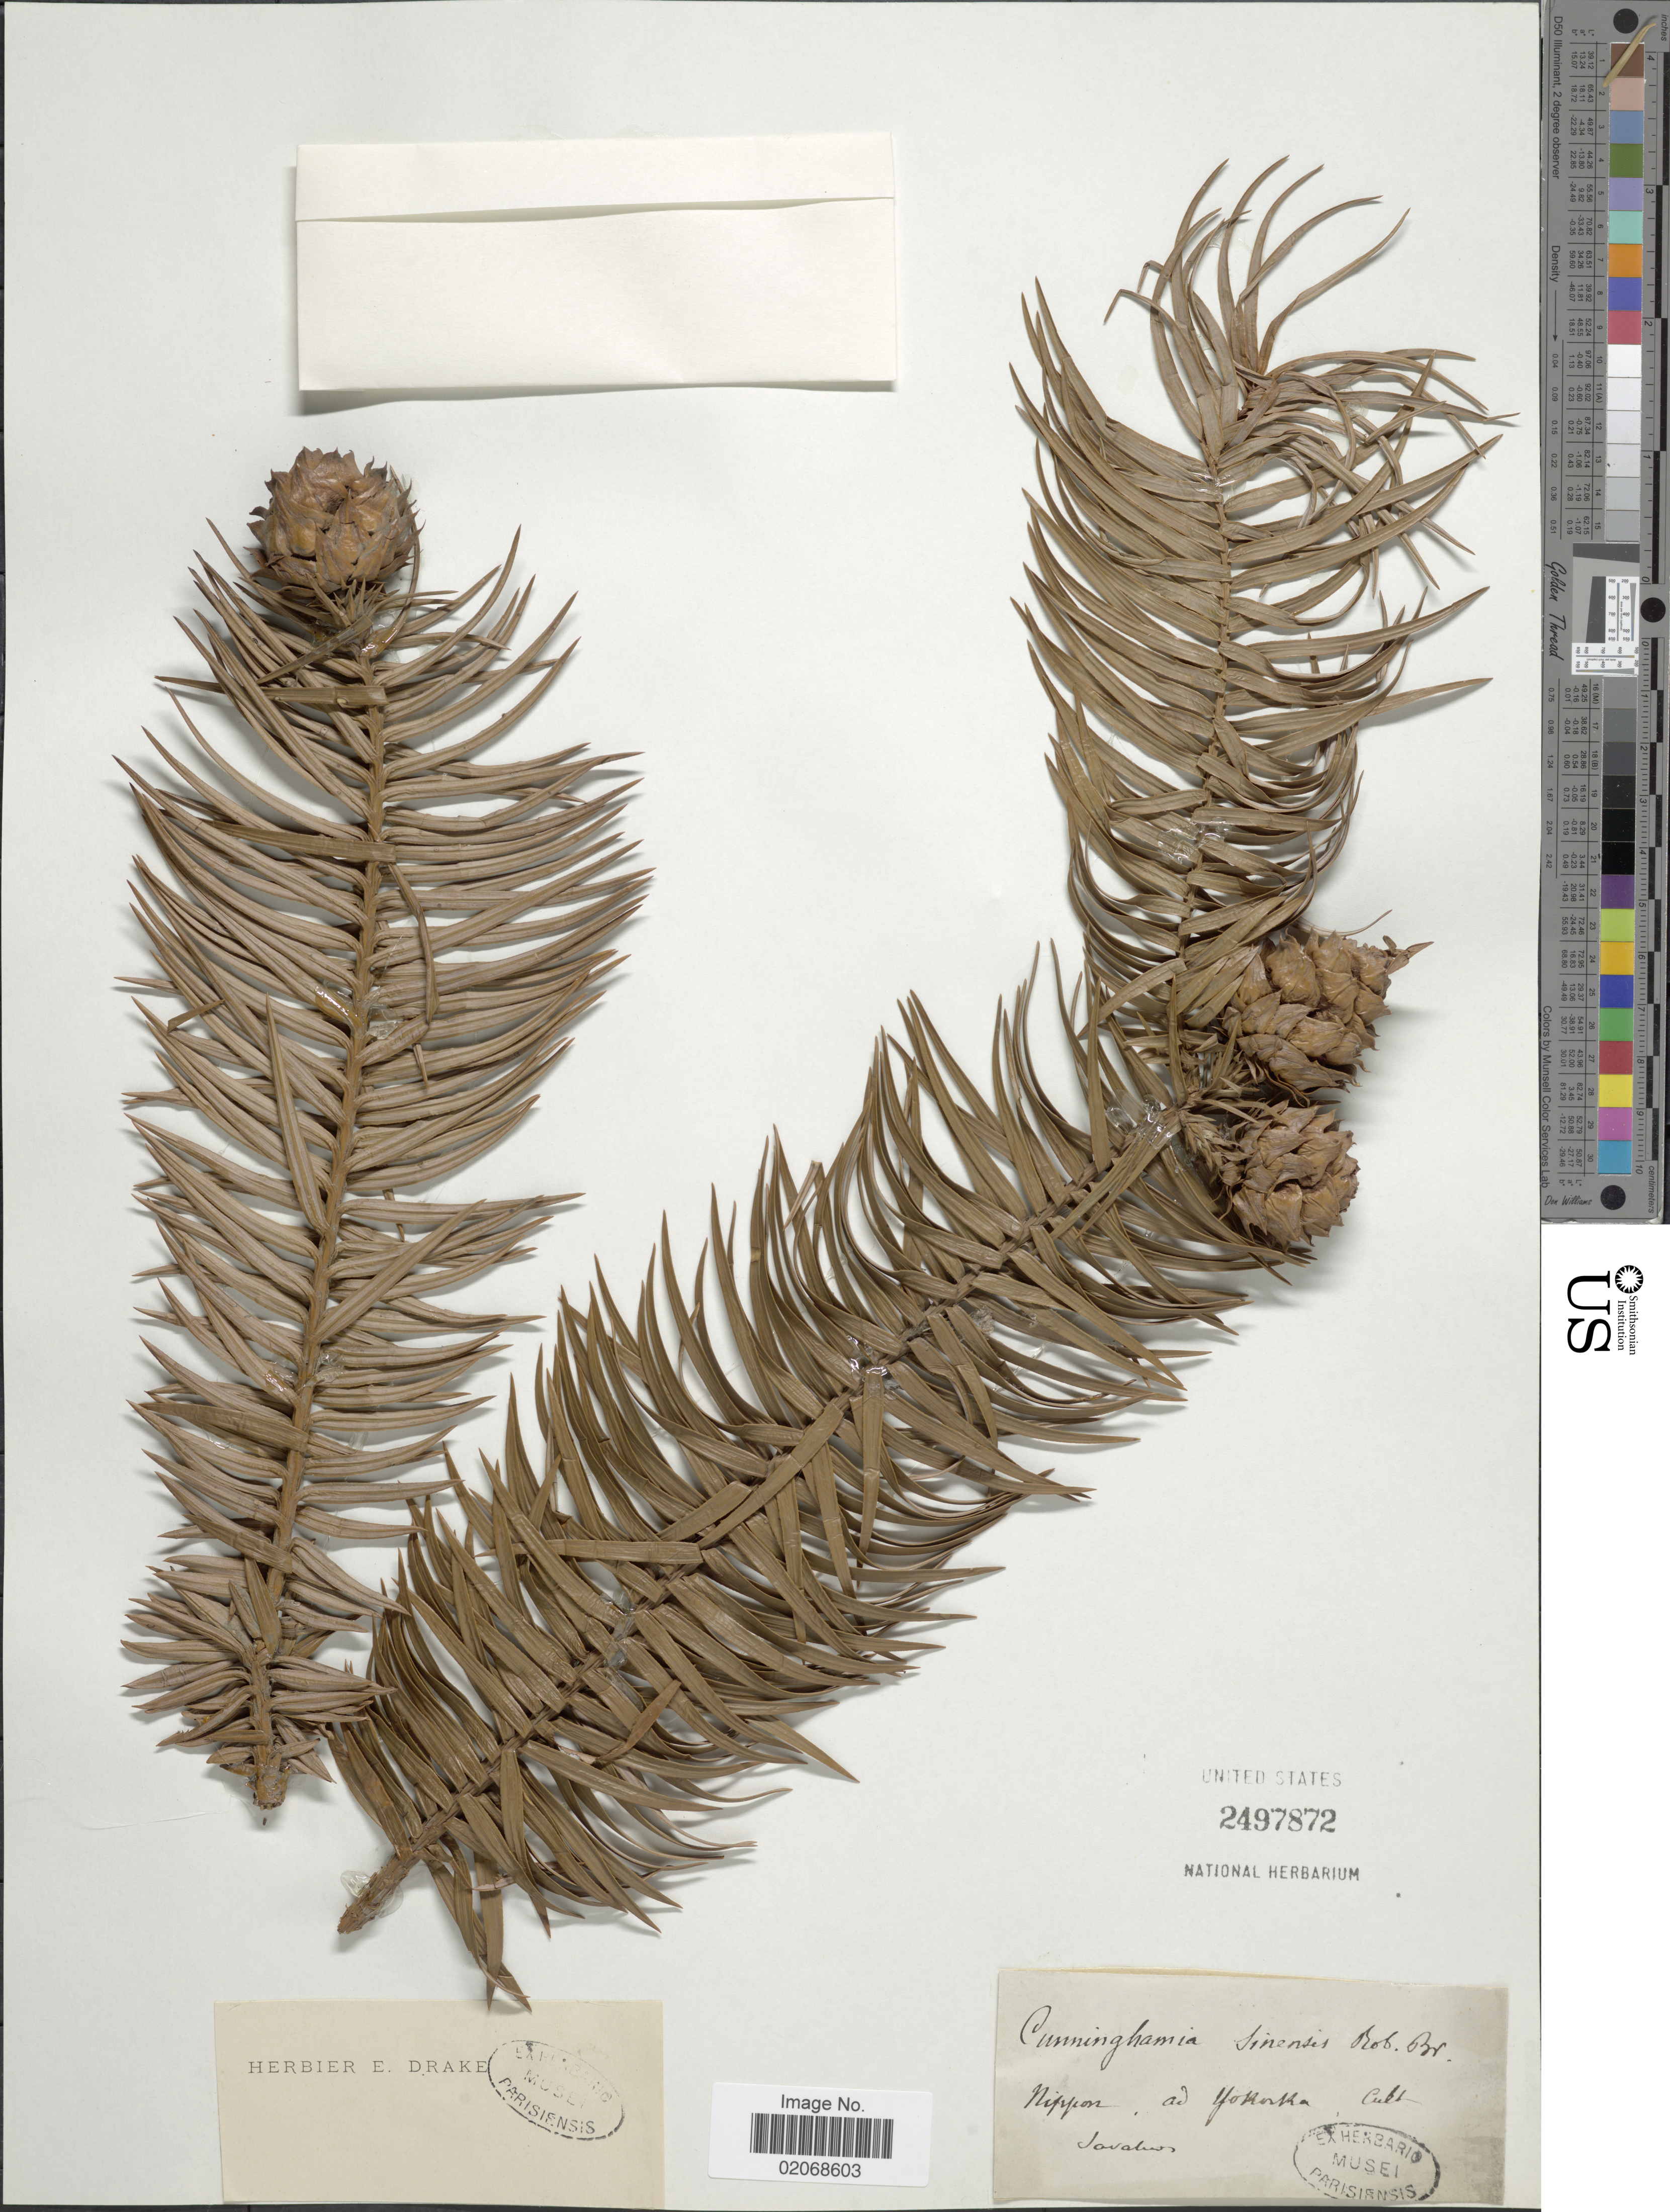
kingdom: Plantae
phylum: Tracheophyta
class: Pinopsida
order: Pinales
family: Cupressaceae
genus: Cunninghamia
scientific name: Cunninghamia lanceolata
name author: (Lamb.) Hook.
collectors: Savatier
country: Japan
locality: Nippon, ad Yokoska.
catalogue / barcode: US 2497872